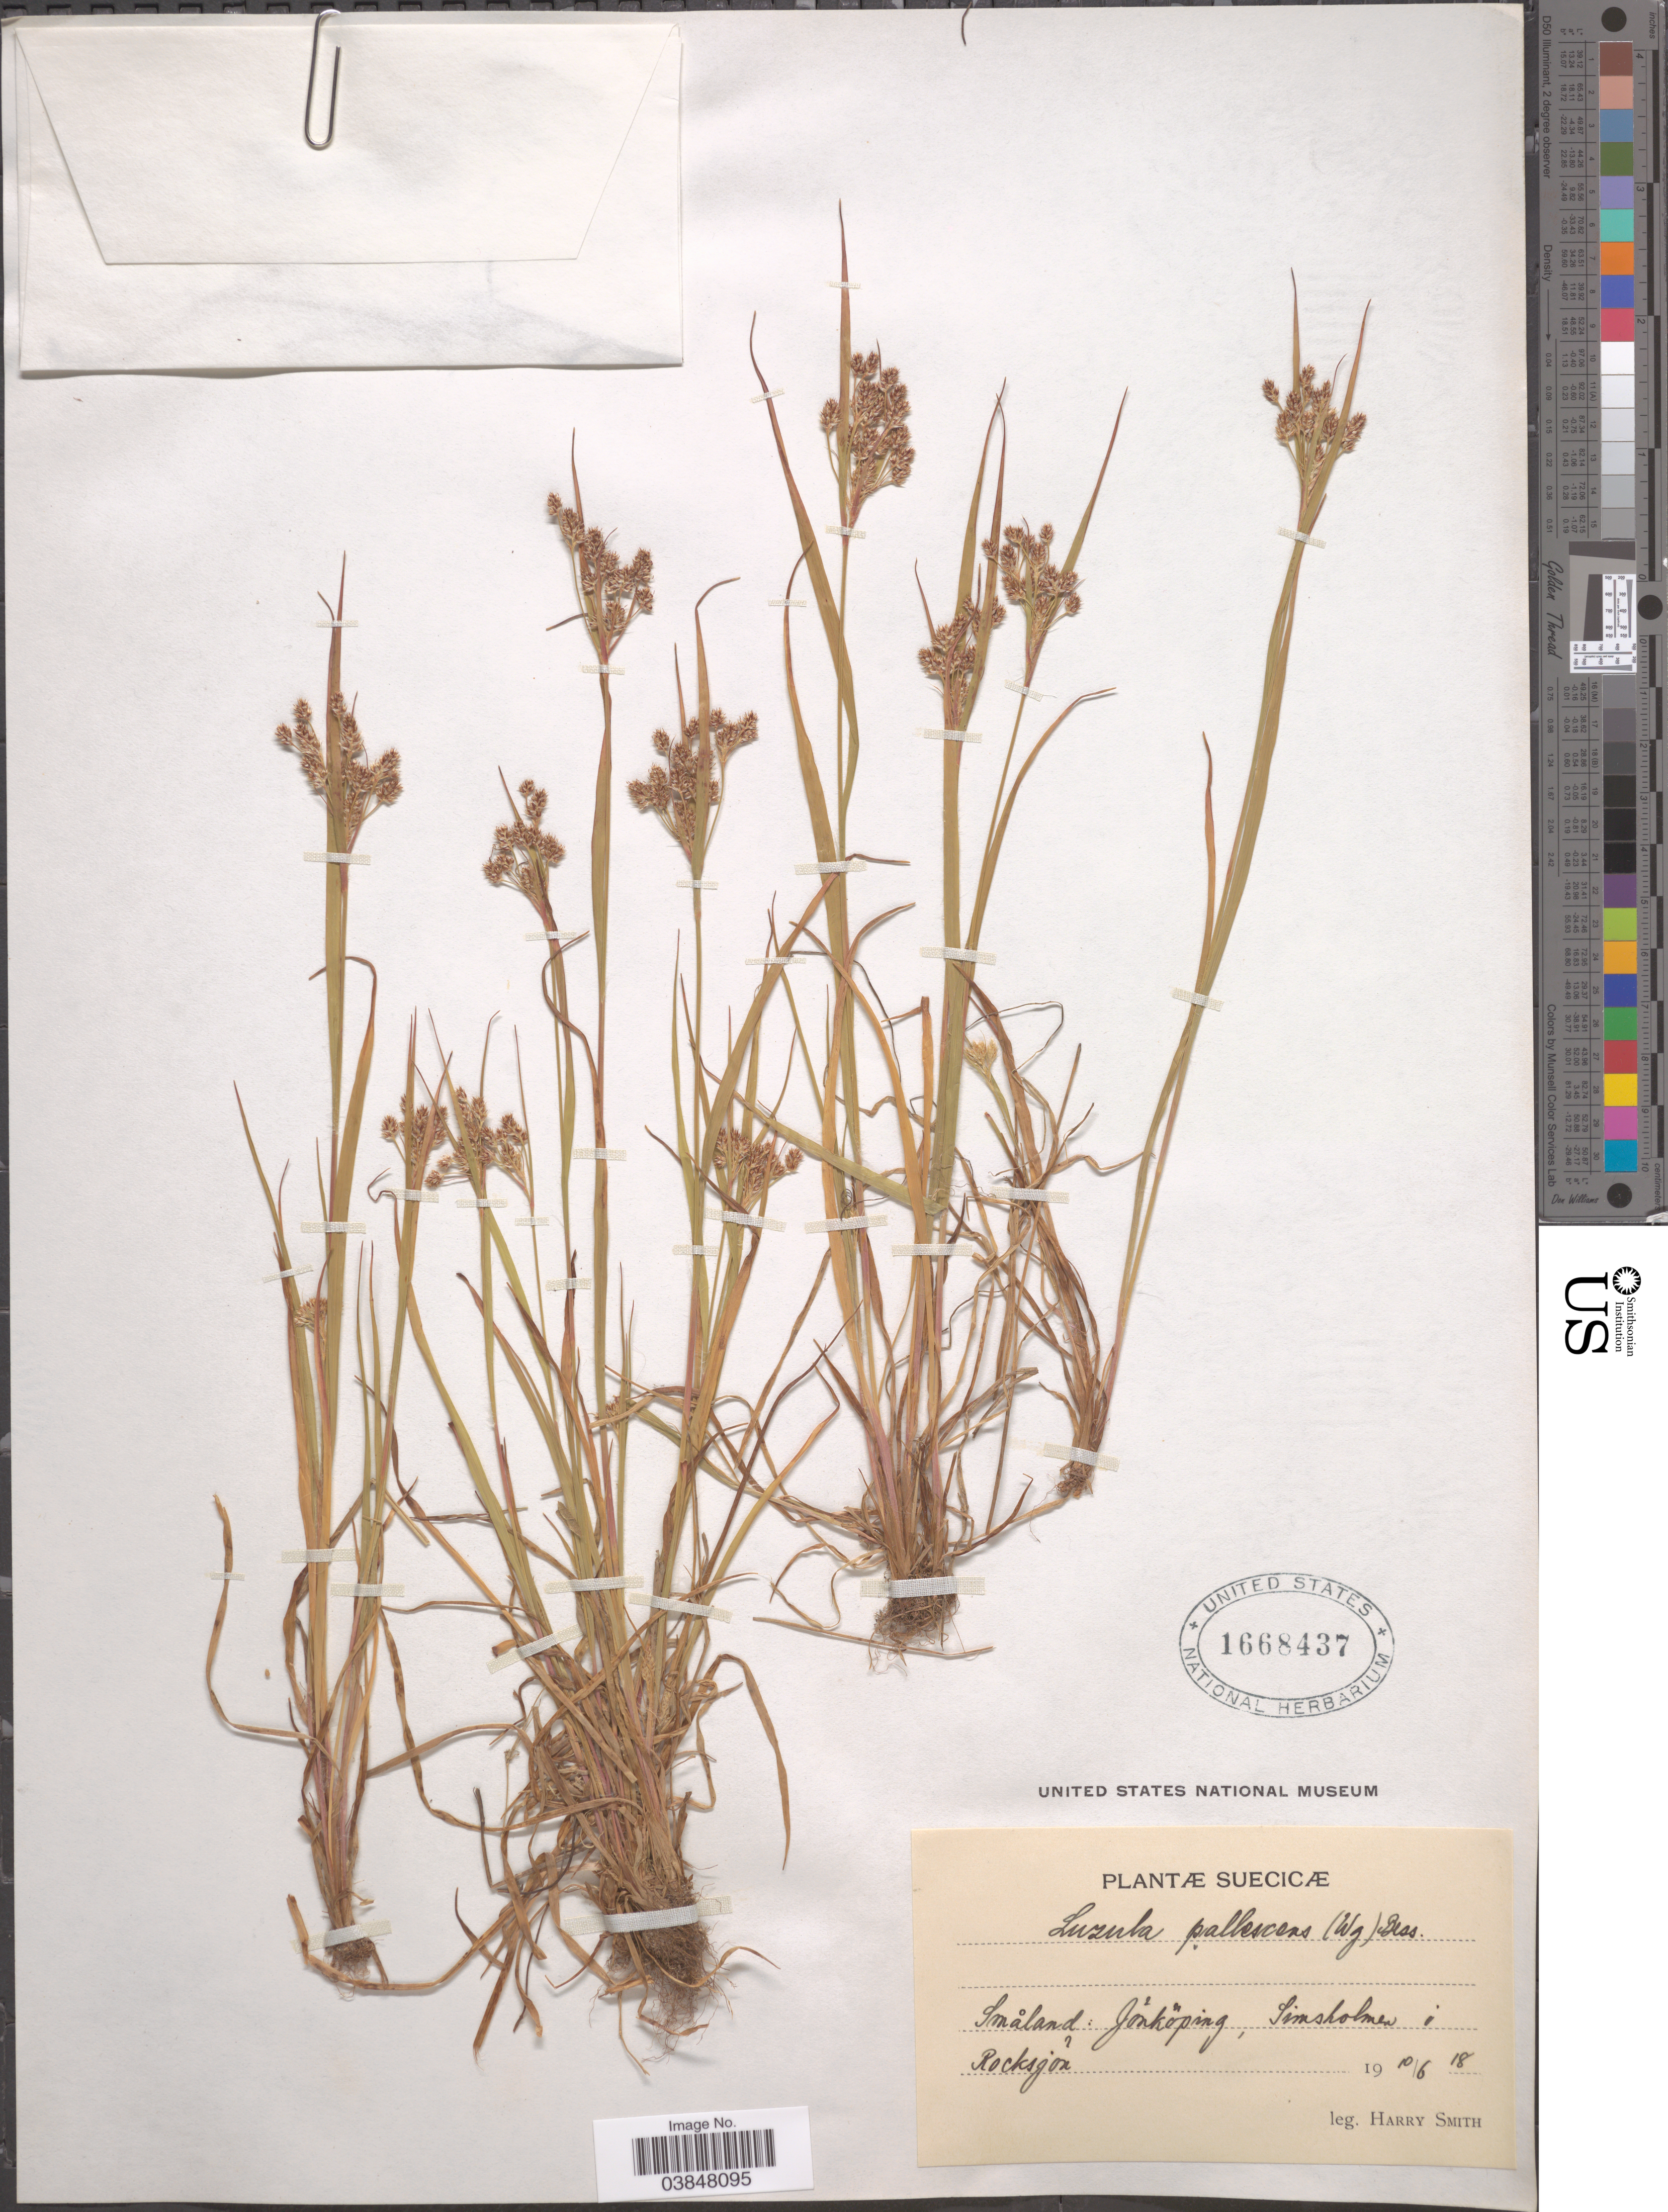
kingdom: Plantae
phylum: Tracheophyta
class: Liliopsida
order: Poales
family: Juncaceae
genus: Luzula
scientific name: Luzula pallescens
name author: Sw.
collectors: H. Smith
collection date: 1918-06-10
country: Sweden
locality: Suecicæ. Småland: Jonköping, Simsholmen i Rocksjon.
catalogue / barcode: US 1668437